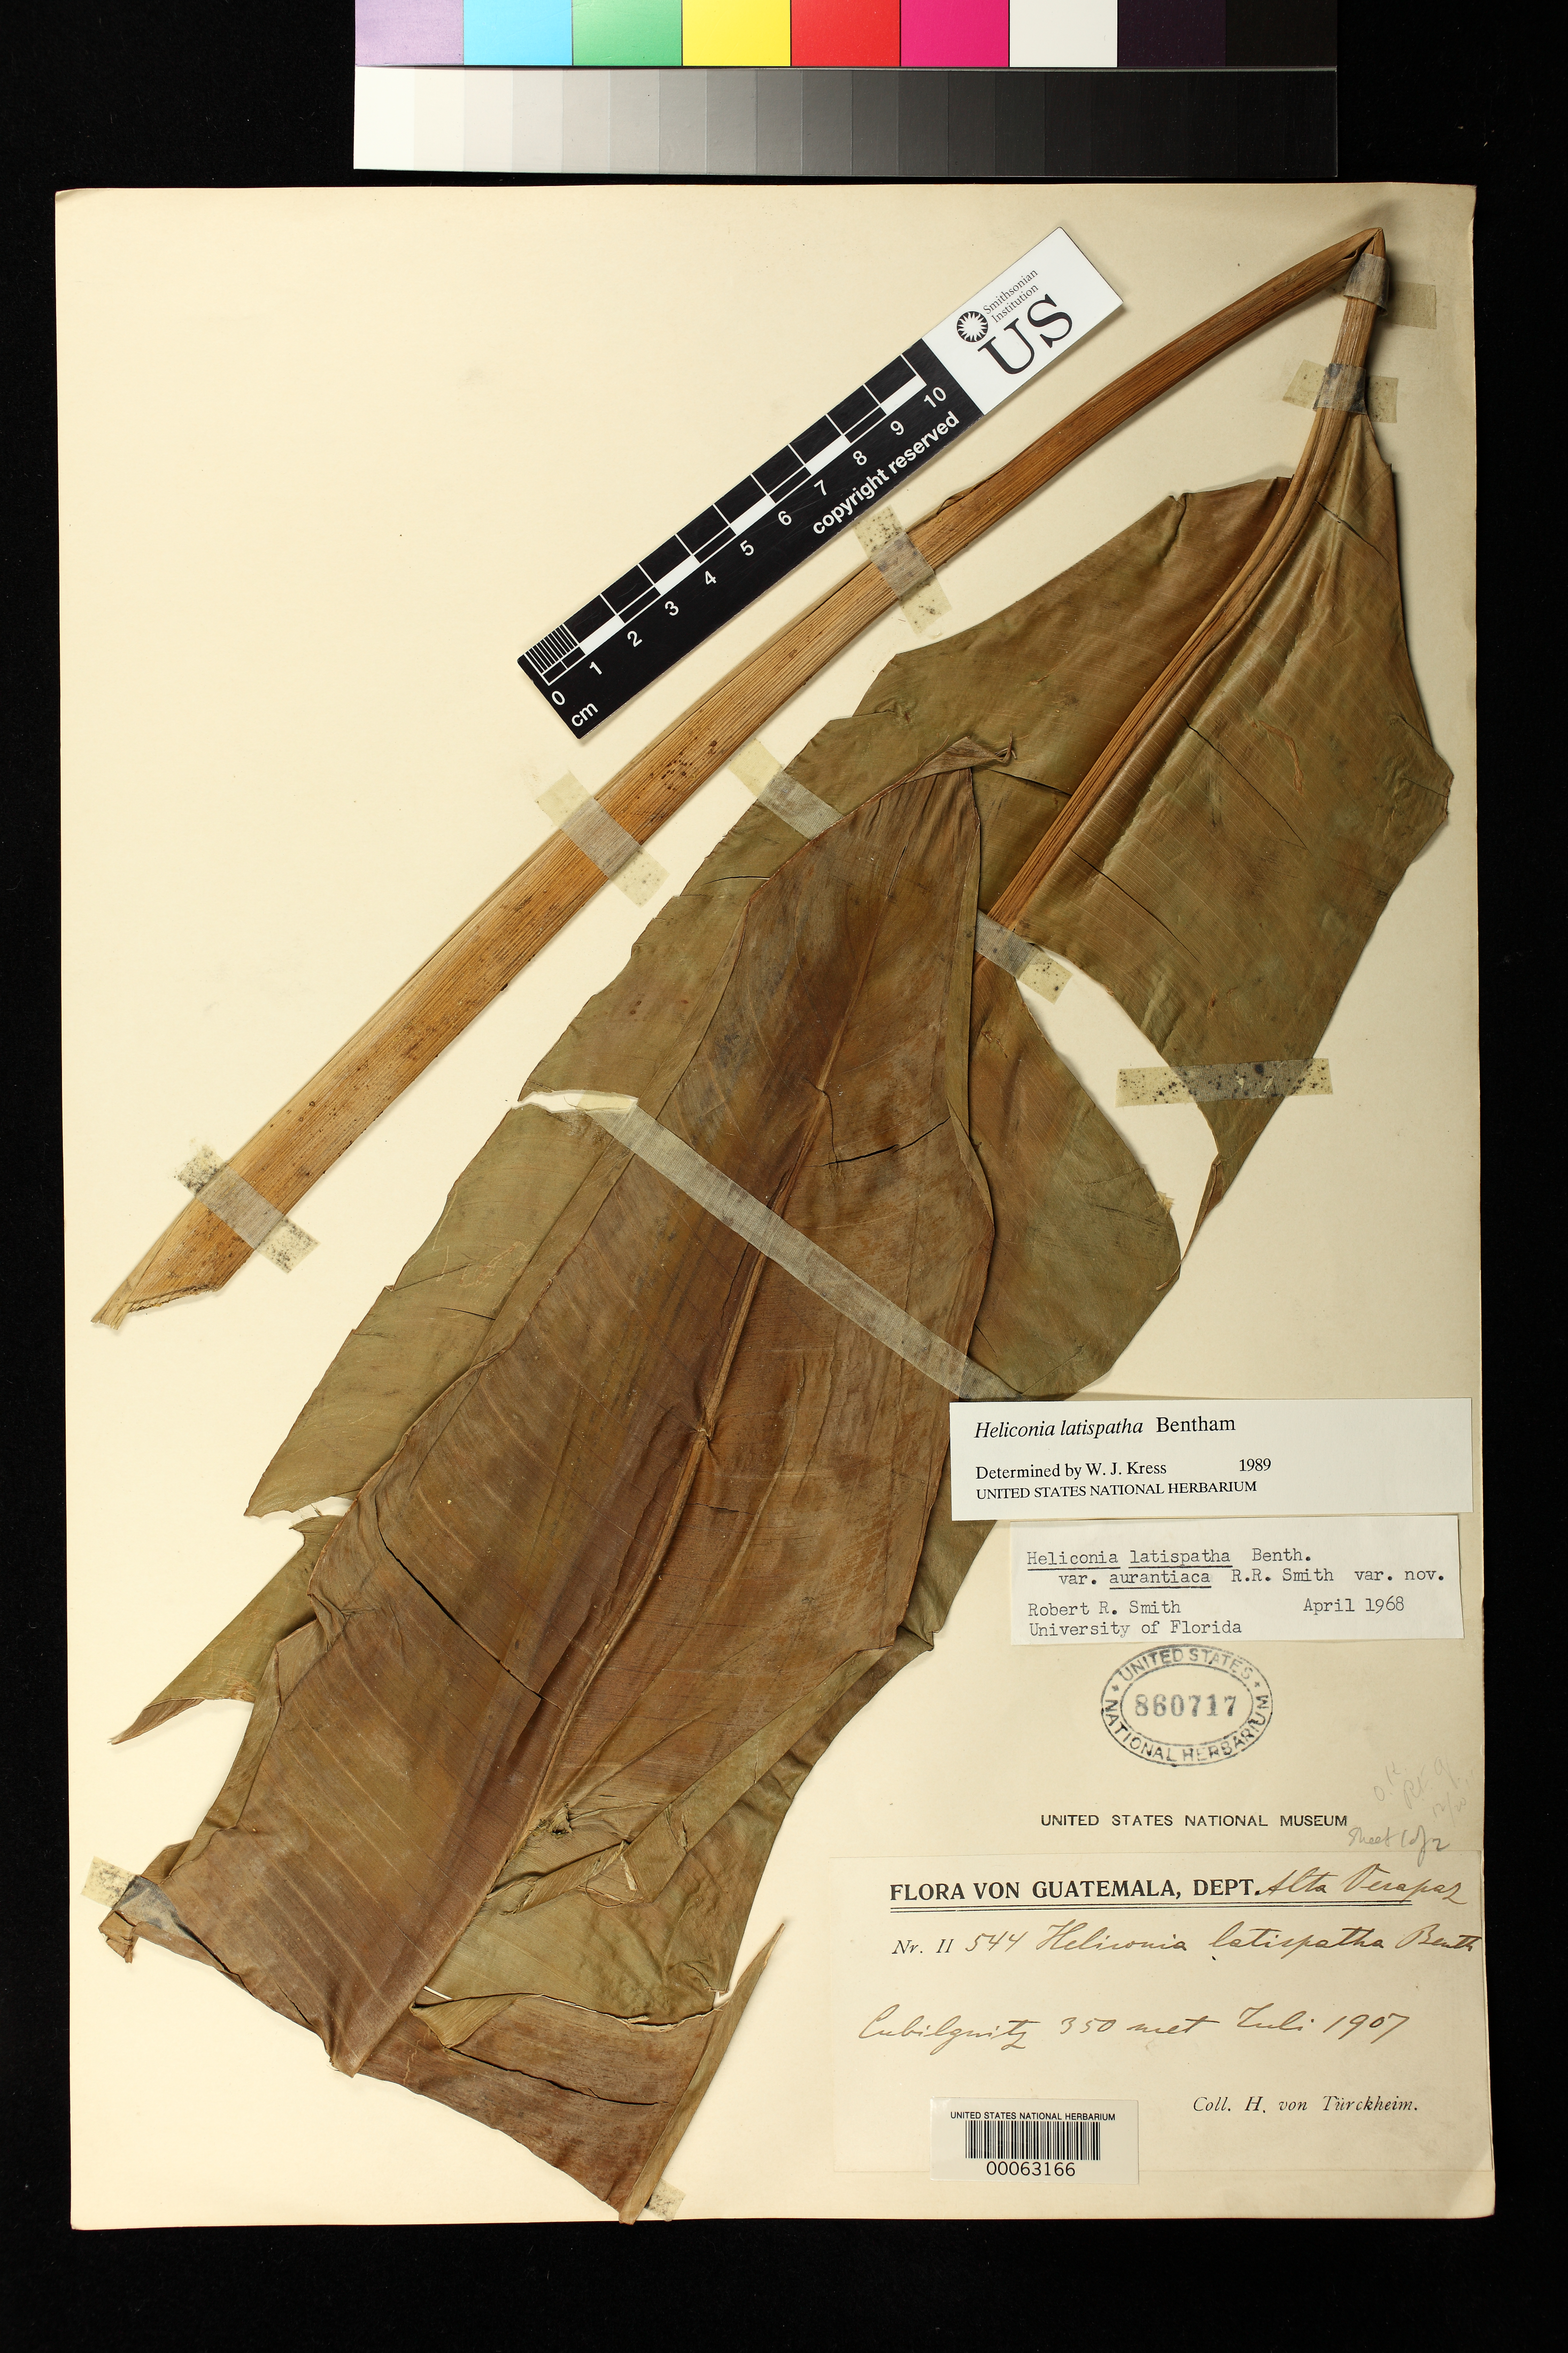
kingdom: Plantae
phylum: Tracheophyta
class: Liliopsida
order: Zingiberales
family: Heliconiaceae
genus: Heliconia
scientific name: Heliconia latispatha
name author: Benth.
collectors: H. von Türckheim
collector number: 544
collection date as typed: Jul 1907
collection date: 1907-07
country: Guatemala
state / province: Alta Verapaz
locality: Cubilquitz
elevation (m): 350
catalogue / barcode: US 860717